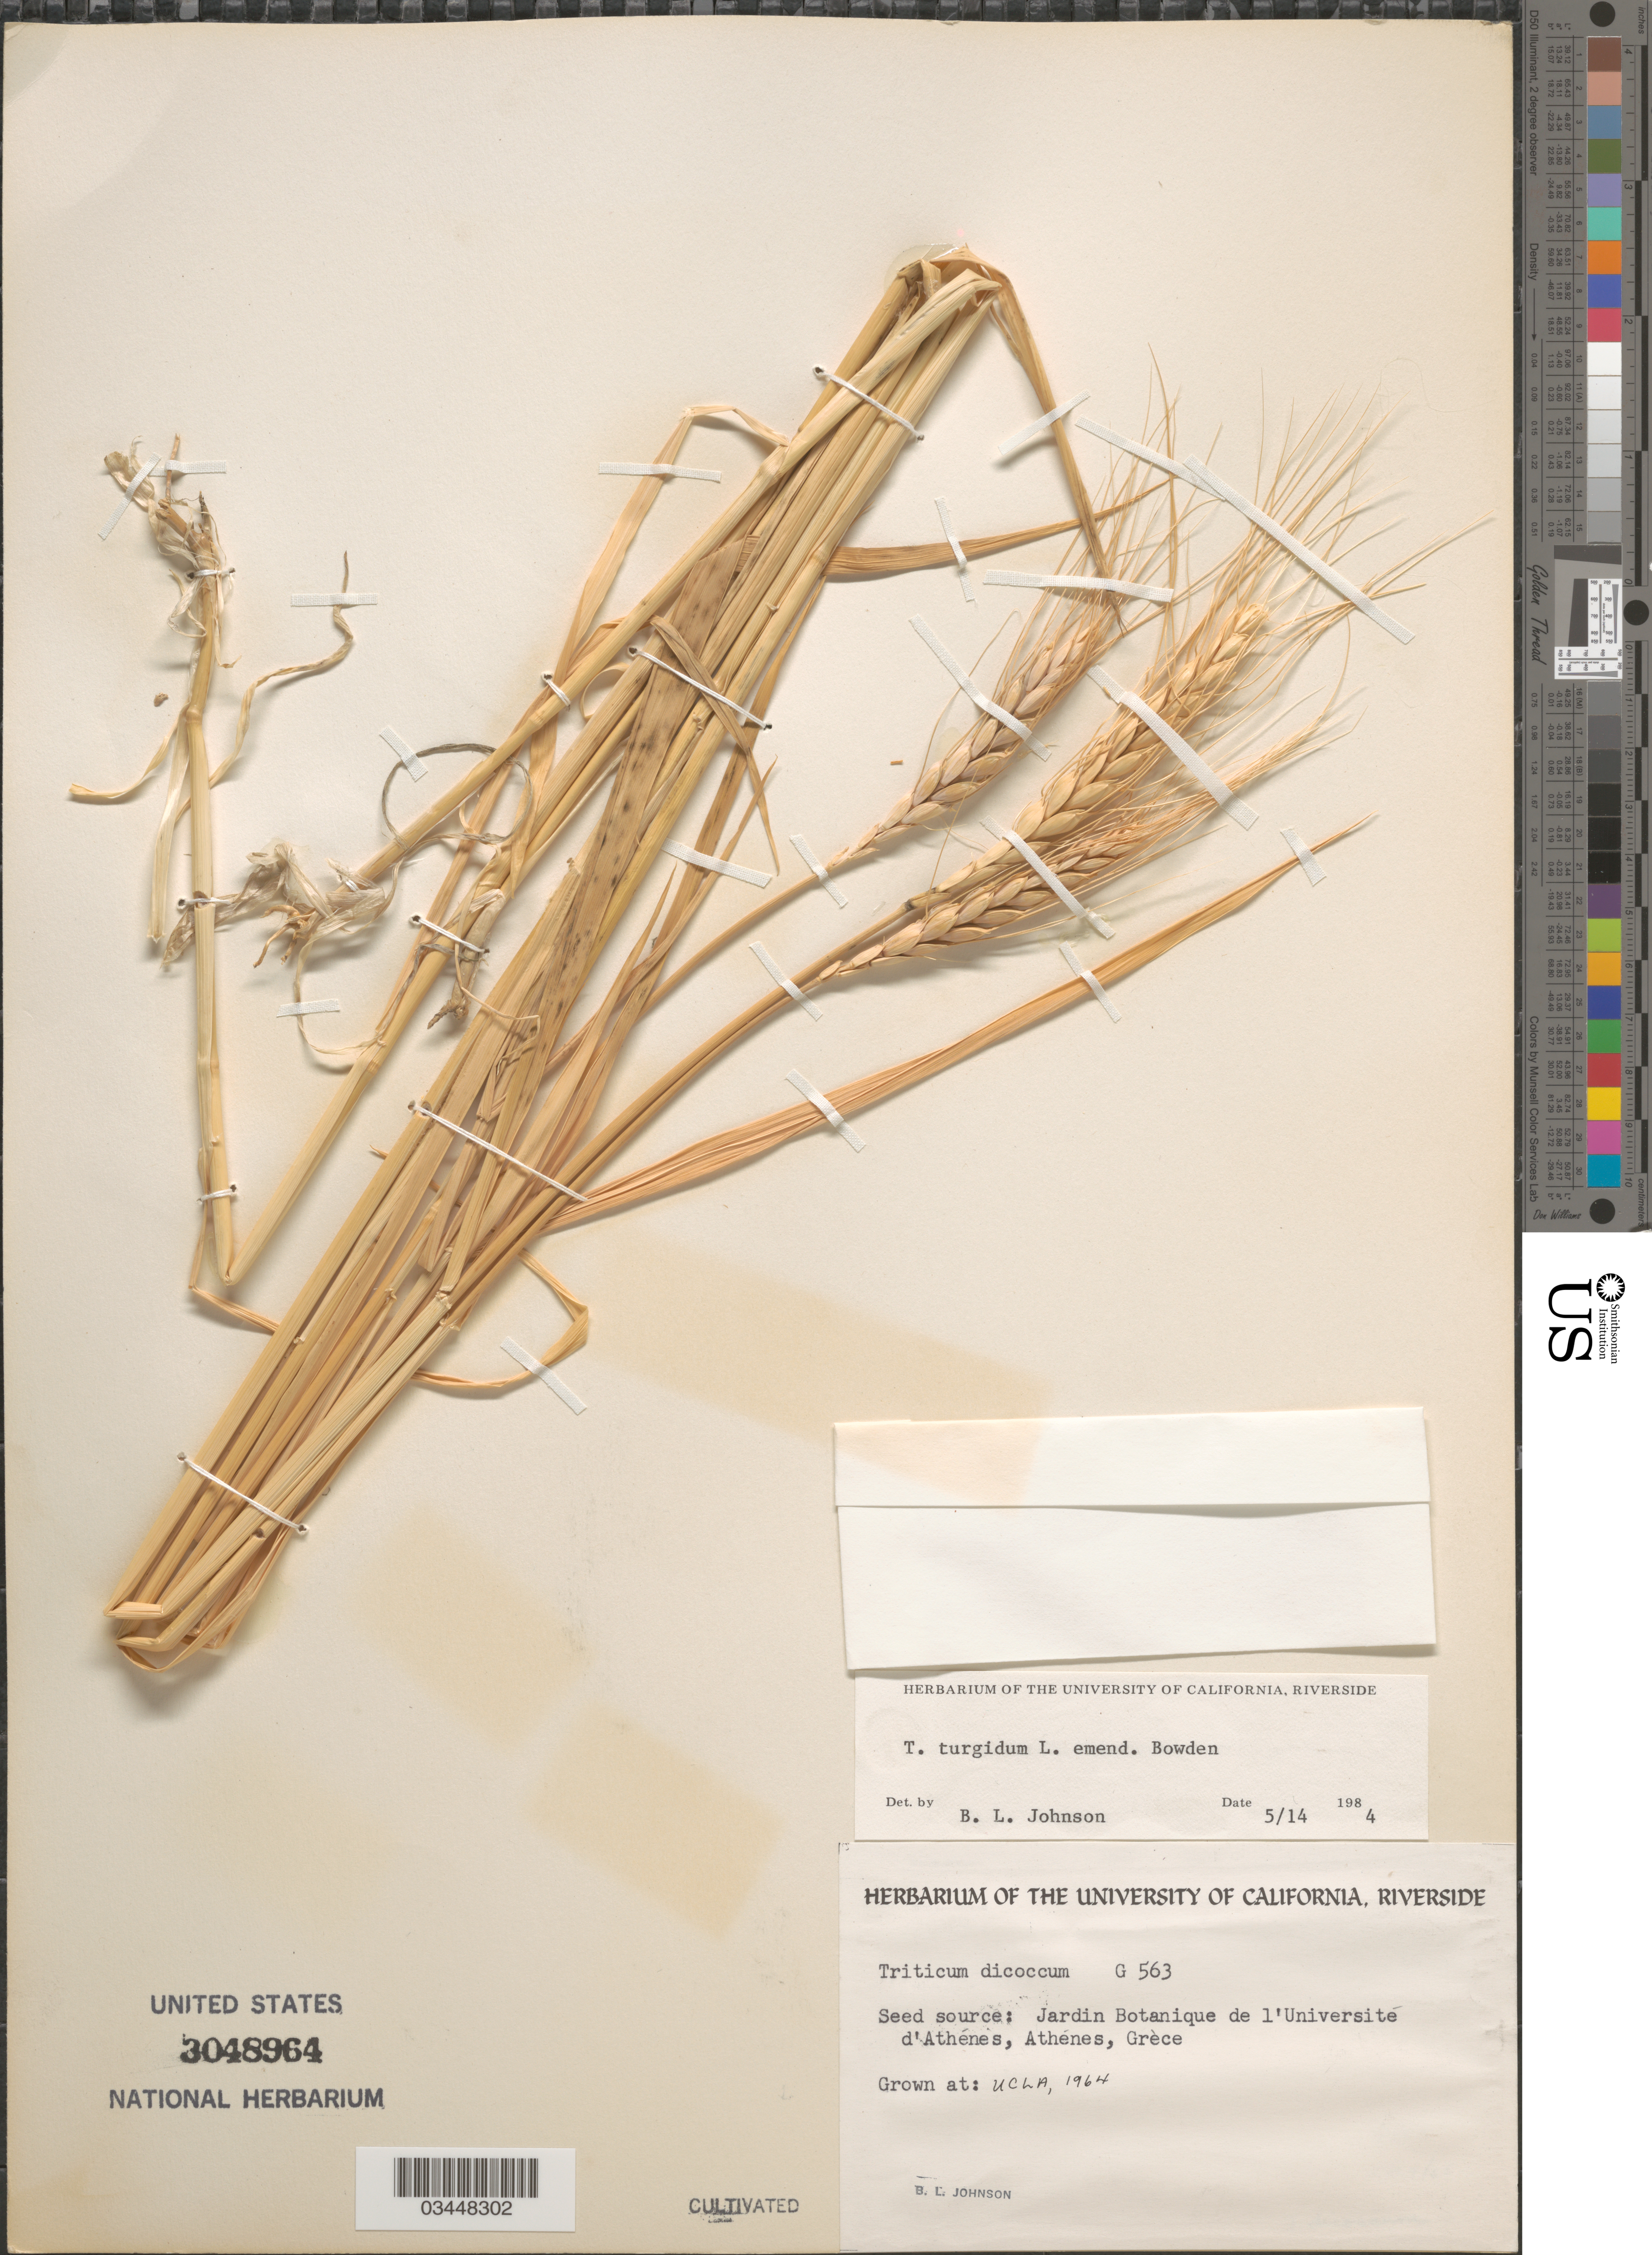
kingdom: Plantae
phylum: Tracheophyta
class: Liliopsida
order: Poales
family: Poaceae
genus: Triticum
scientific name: Triticum turgidum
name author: L.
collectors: B. Johnson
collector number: G563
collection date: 1964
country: United States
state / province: California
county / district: Los Angeles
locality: UCLA.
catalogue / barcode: US 3048964